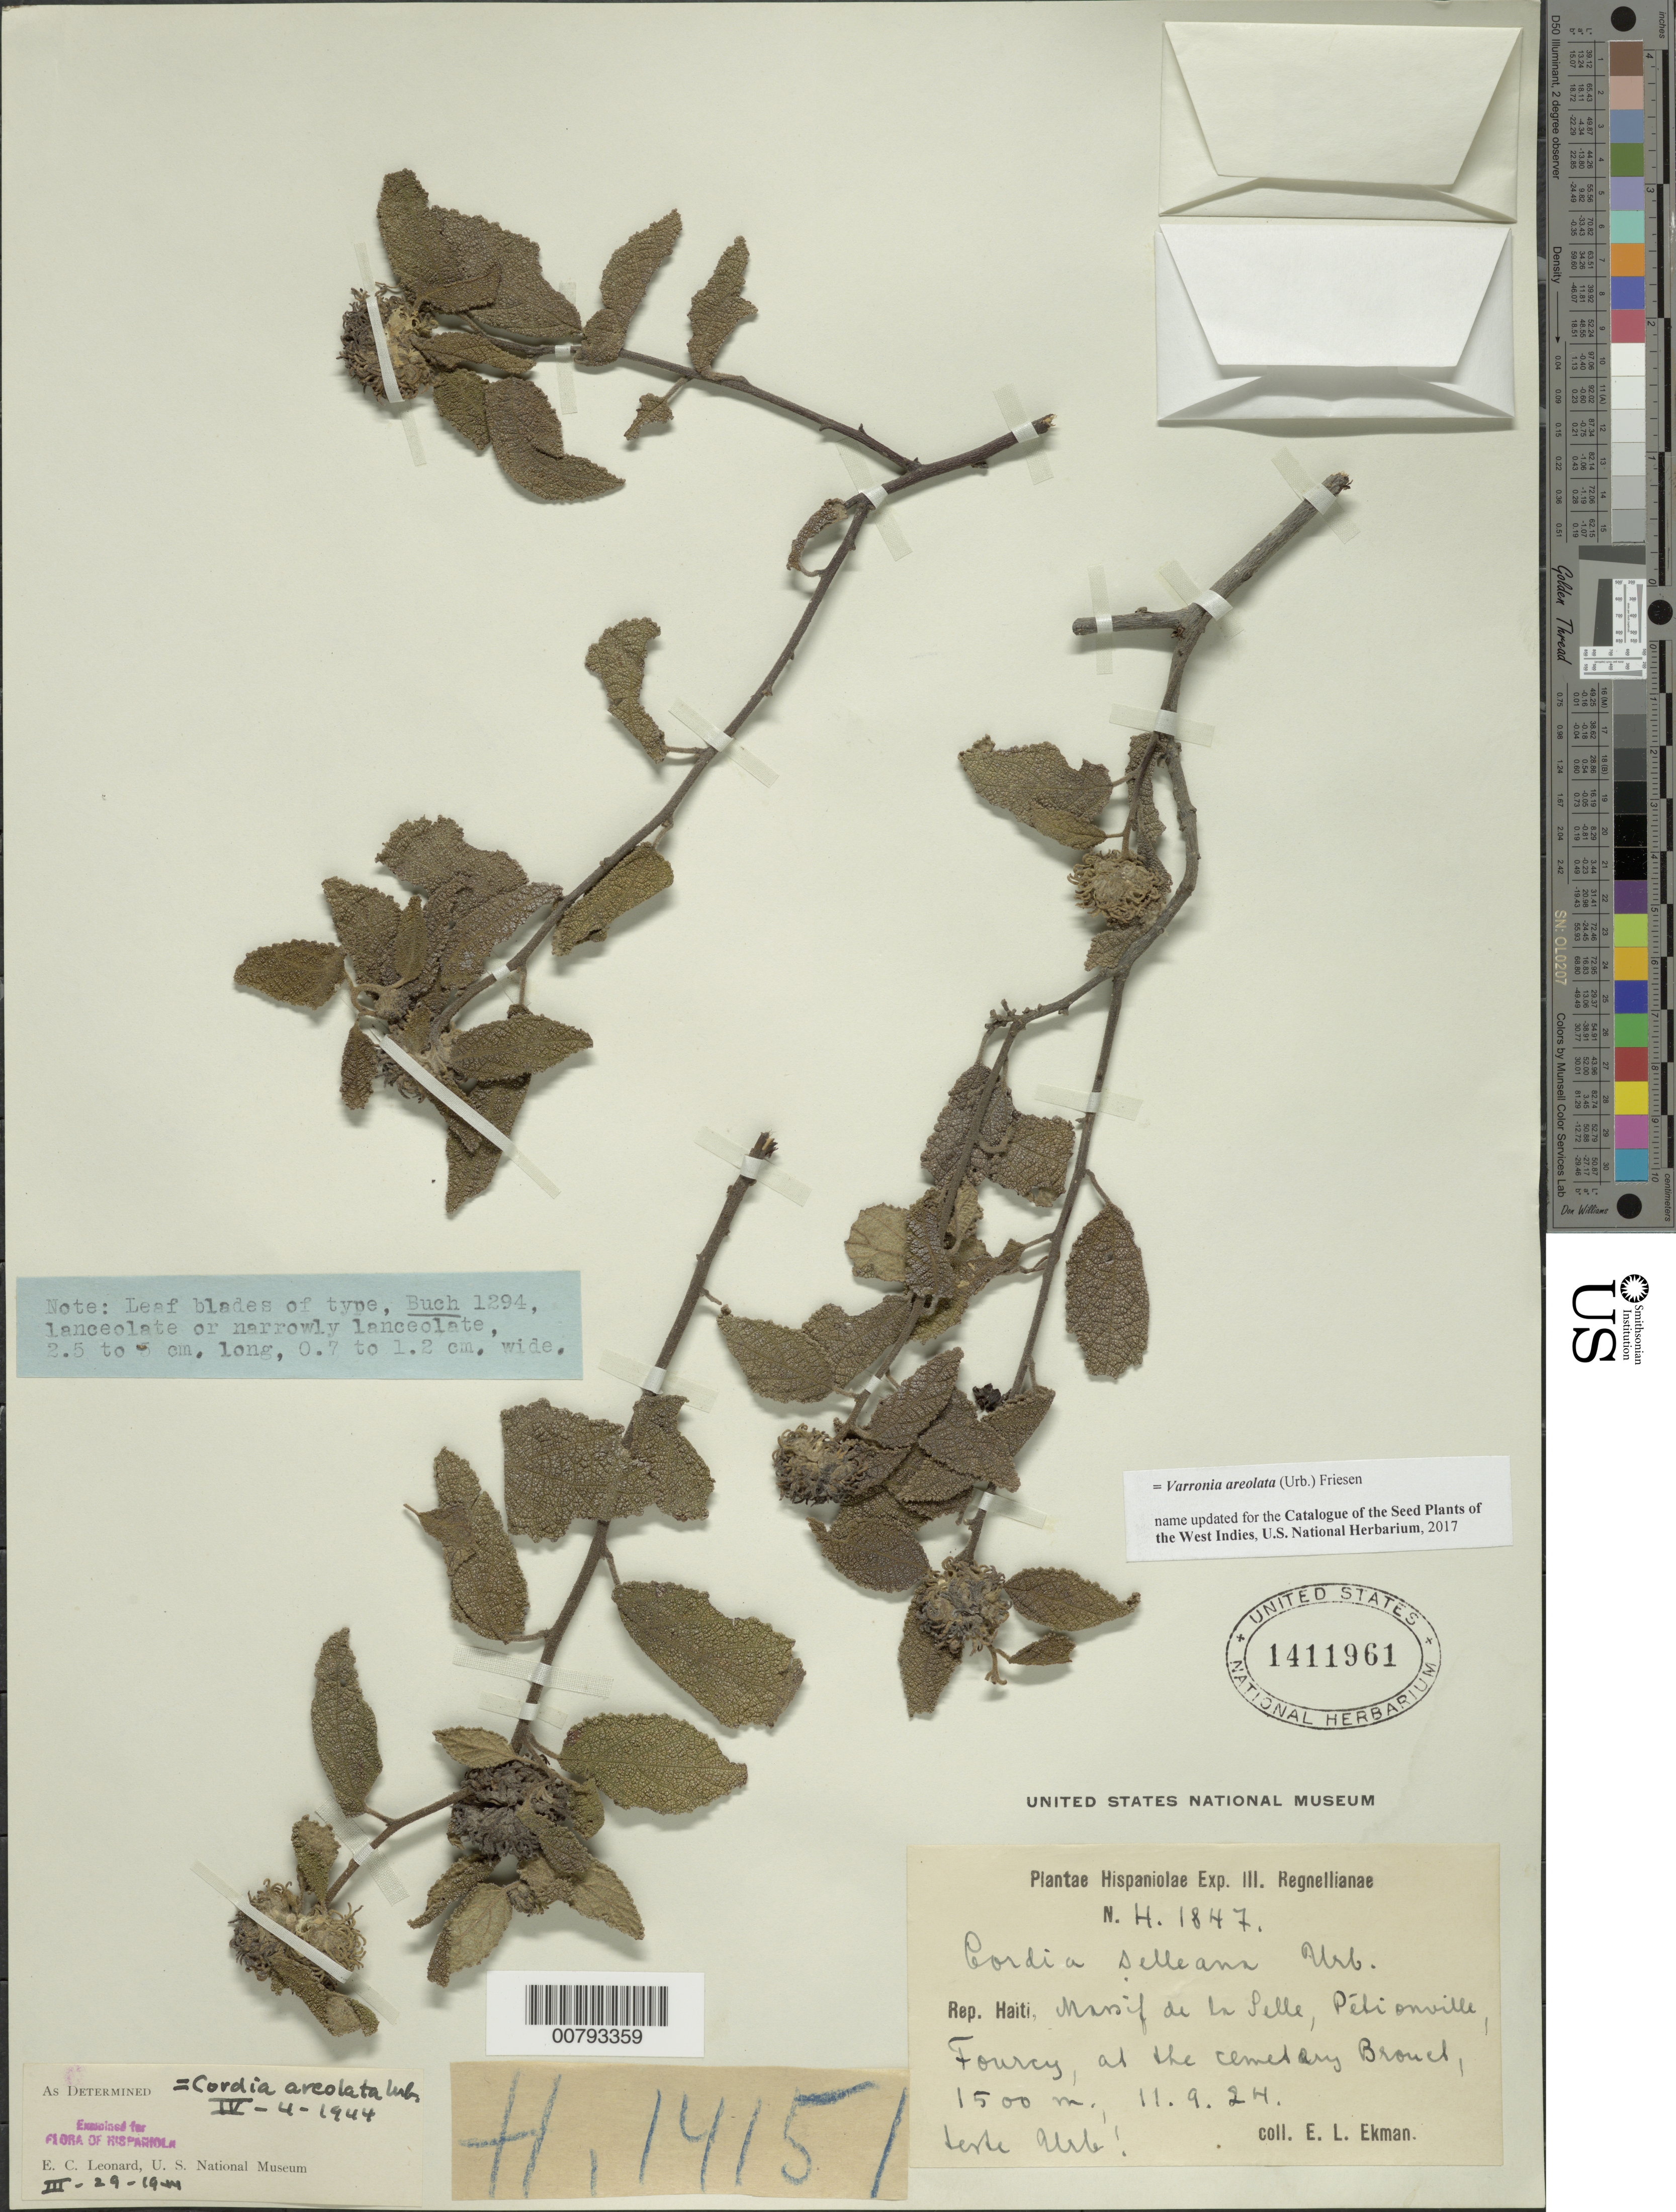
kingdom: Plantae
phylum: Tracheophyta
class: Magnoliopsida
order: Boraginales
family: Cordiaceae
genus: Varronia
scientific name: Varronia areolata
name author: (Urb.) Friesen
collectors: E. L. Ekman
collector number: H 1847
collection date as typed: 11 Sep 1924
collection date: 1924-09-11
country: Haiti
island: Hispaniola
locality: Massif de la Selle, Pétionville, Fourcy, at the temelory Brouel.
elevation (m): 1500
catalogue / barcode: US 1411961